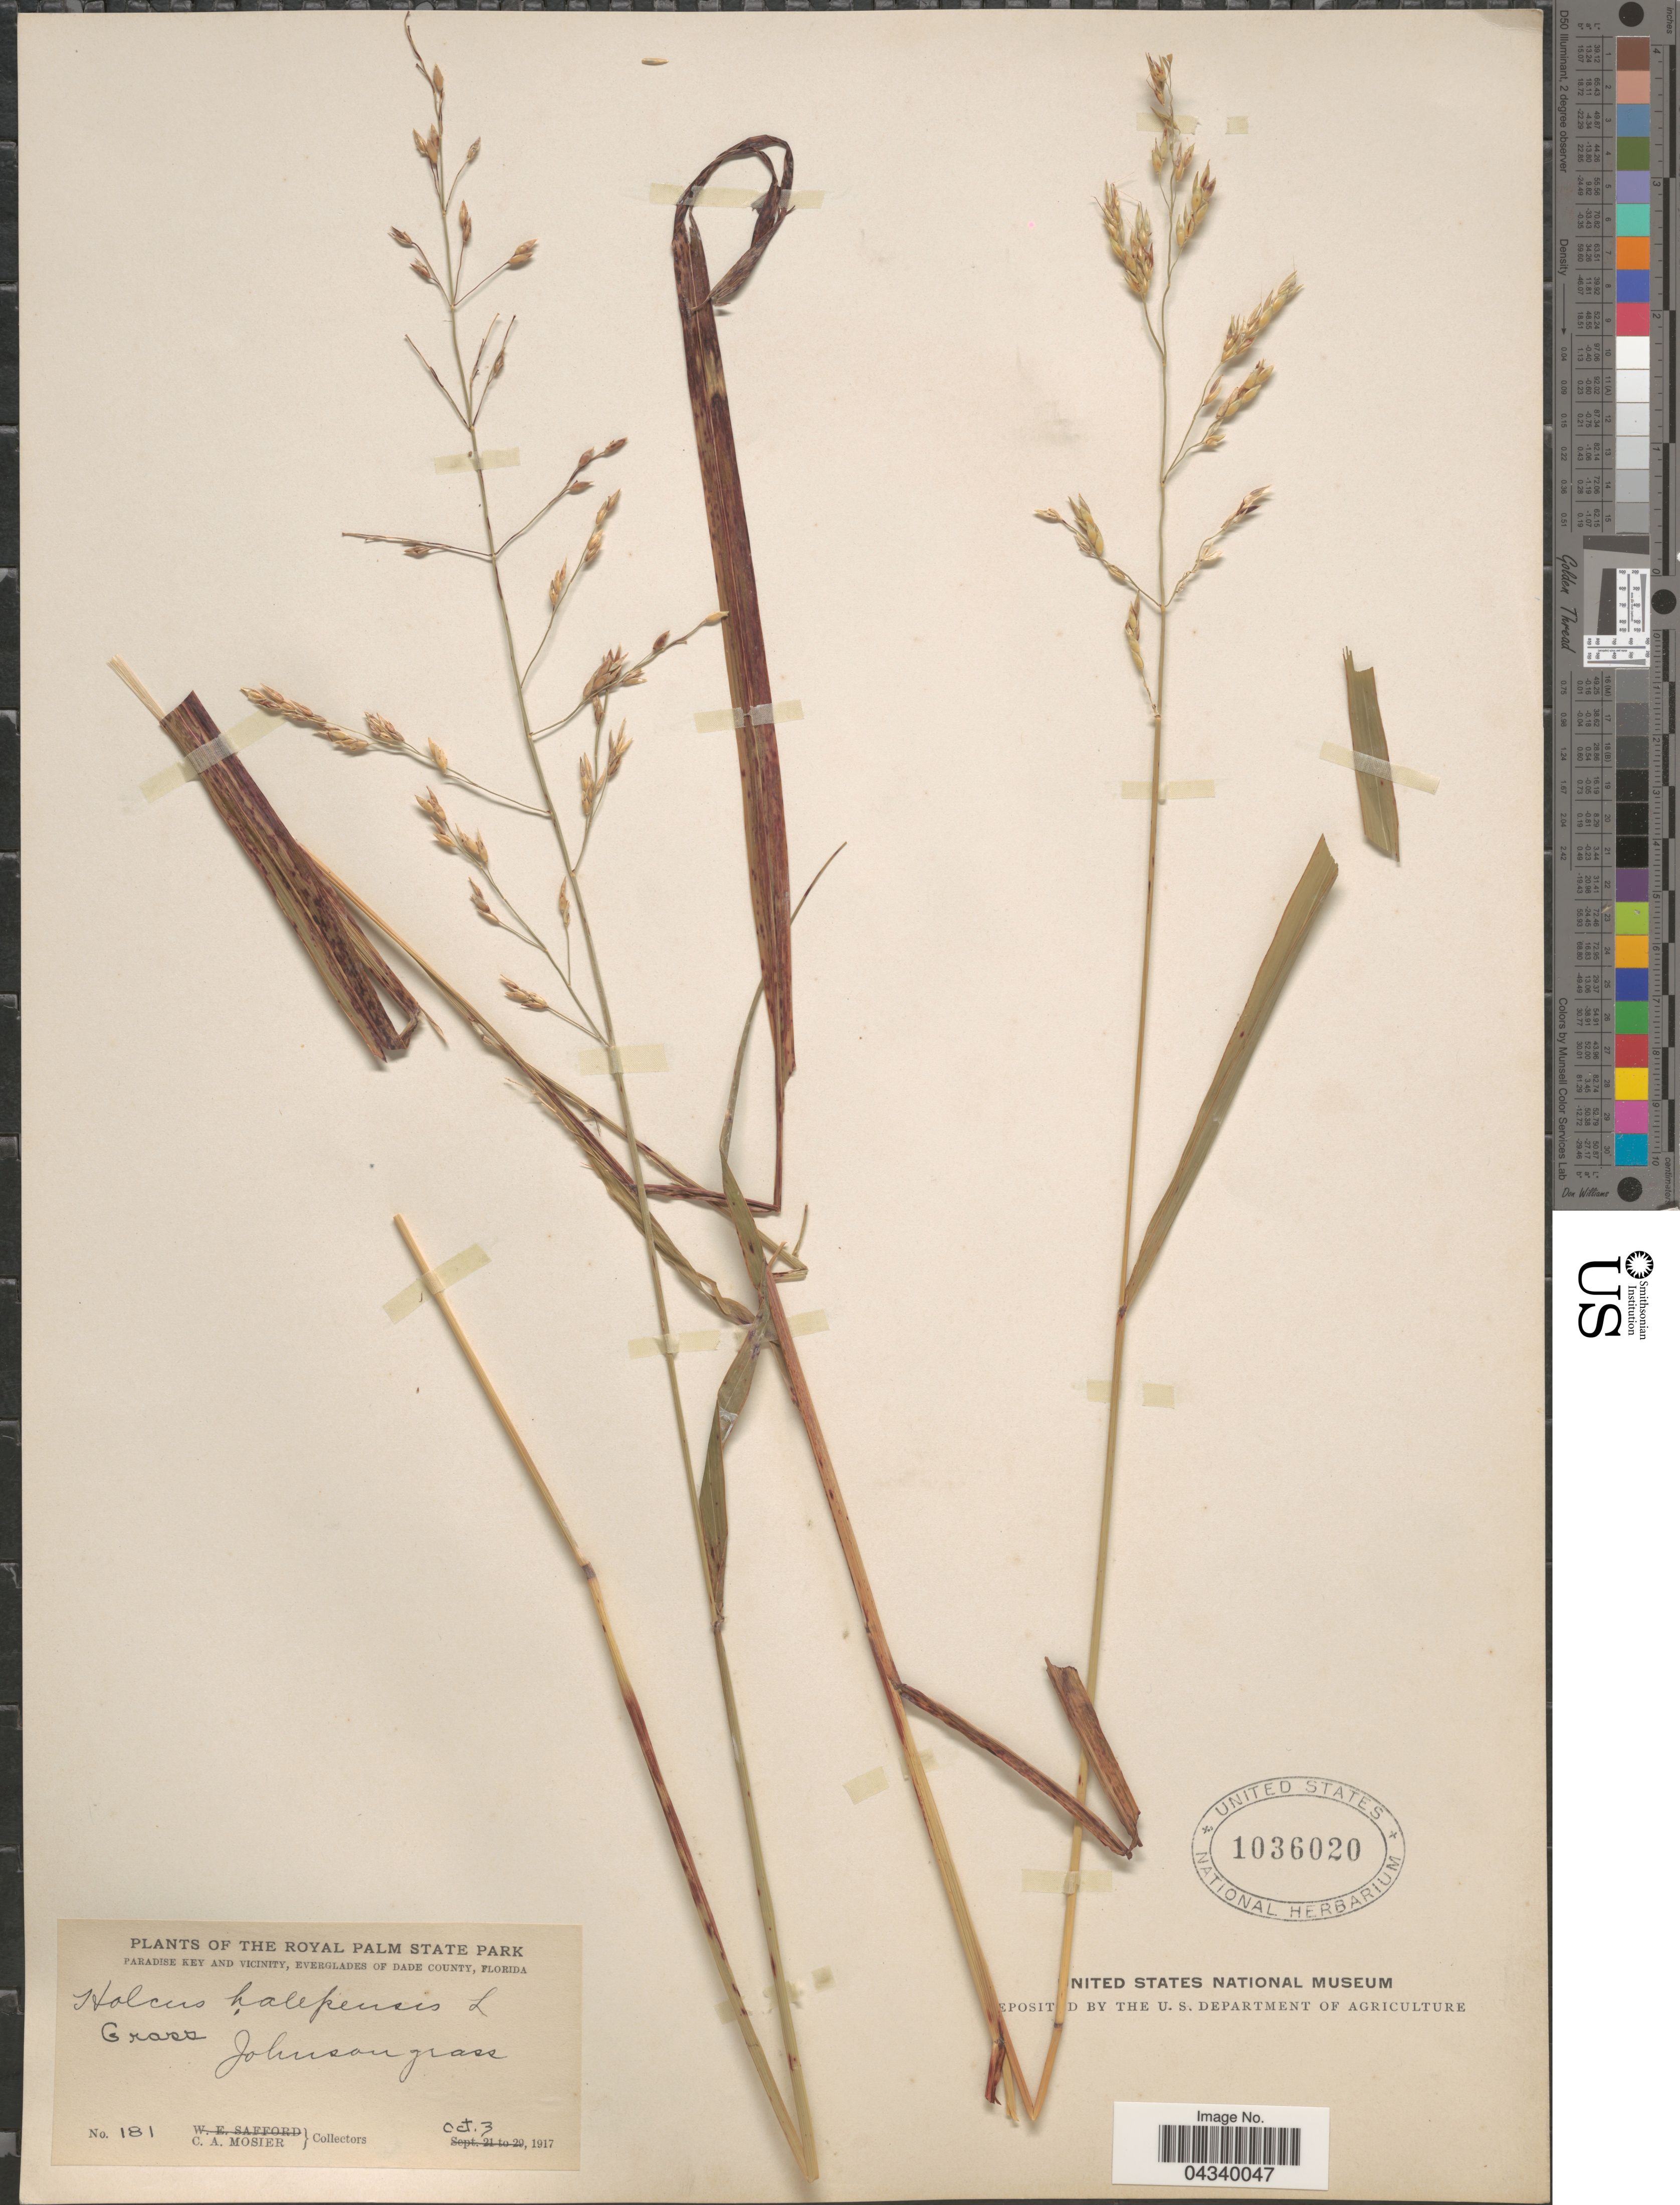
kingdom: Plantae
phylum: Tracheophyta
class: Liliopsida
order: Poales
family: Poaceae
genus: Sorghum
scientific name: Sorghum halepense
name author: (L.) Pers.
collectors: C. A. Mosier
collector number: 181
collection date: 1917-10-03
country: United States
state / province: Florida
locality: The Royal Palm State Park. Paradise Key and Vicinity, Everglades of Dade County.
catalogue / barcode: US 1036020